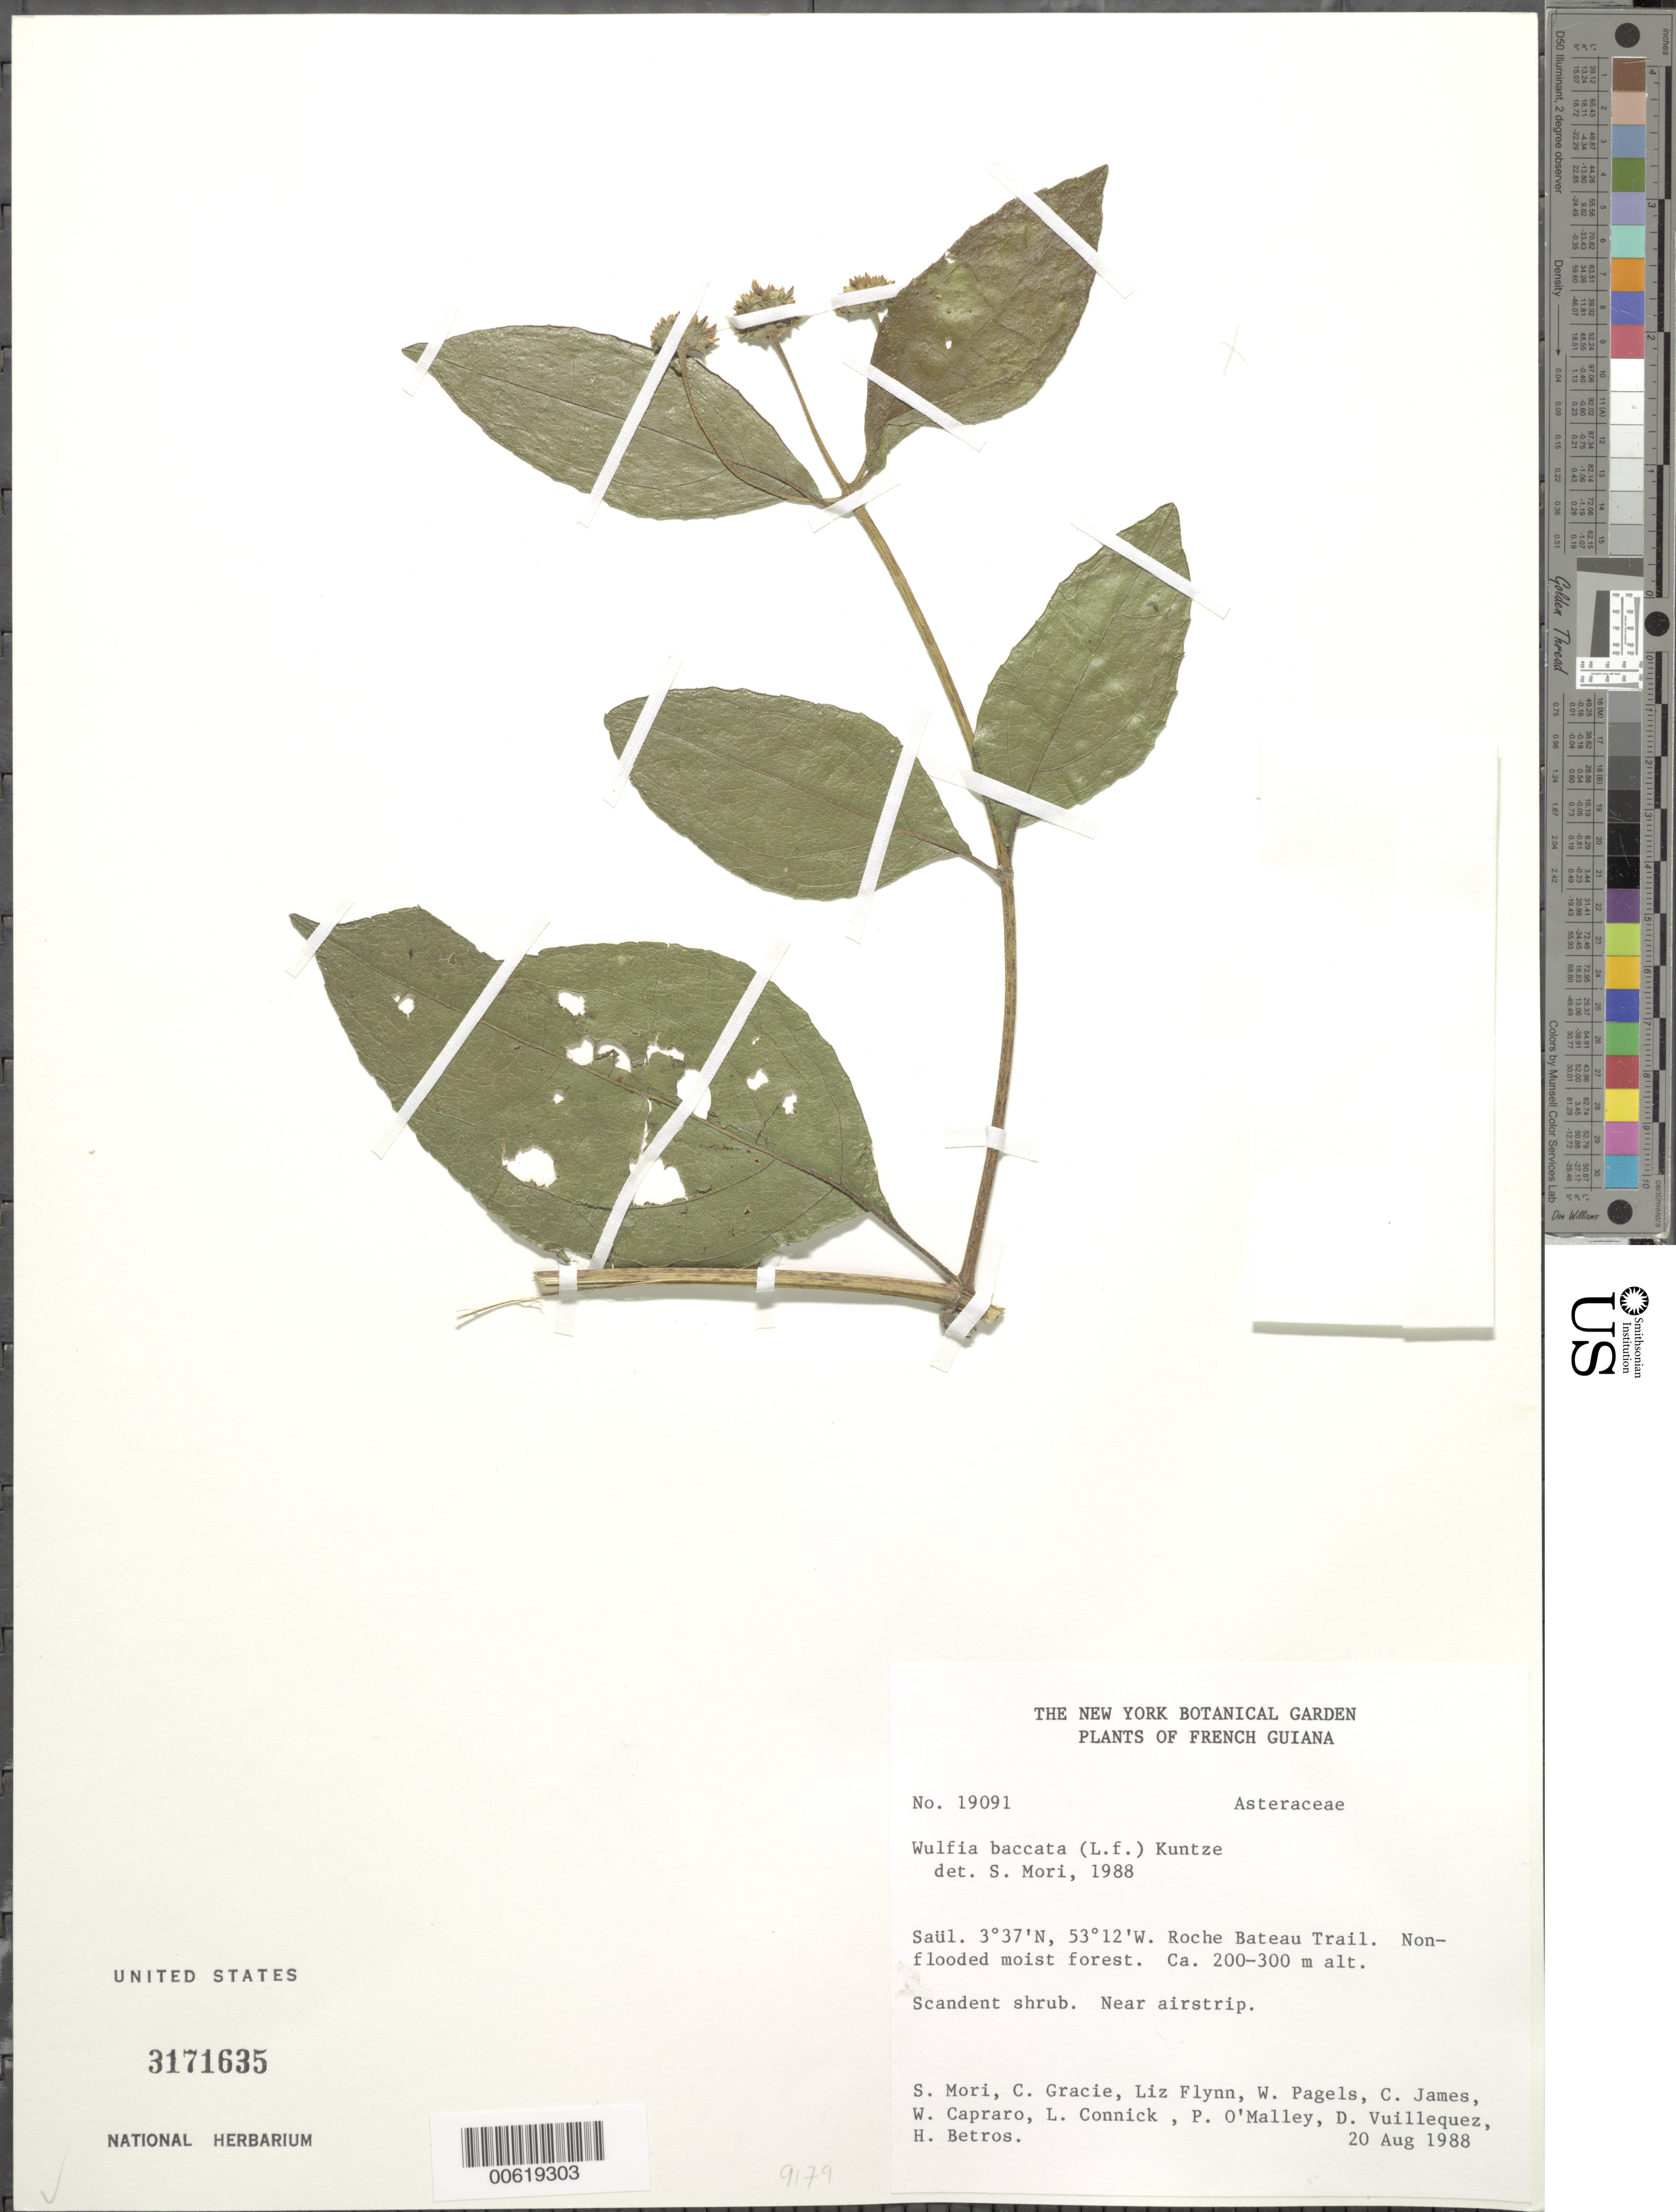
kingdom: Plantae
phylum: Tracheophyta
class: Magnoliopsida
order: Asterales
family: Asteraceae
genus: Wulffia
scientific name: Wulffia baccata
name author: (L. f.) Kuntze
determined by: Mori, Scott A.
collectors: S. Mori, C. A. Gracie, L. Flynn, W. Pagels, C. James, W. Capraro & L. Connick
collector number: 19091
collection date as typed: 20-Aug-88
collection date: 1988-08-20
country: French Guiana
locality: Saül, Roche Bateau Trail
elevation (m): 200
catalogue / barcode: US 3171635